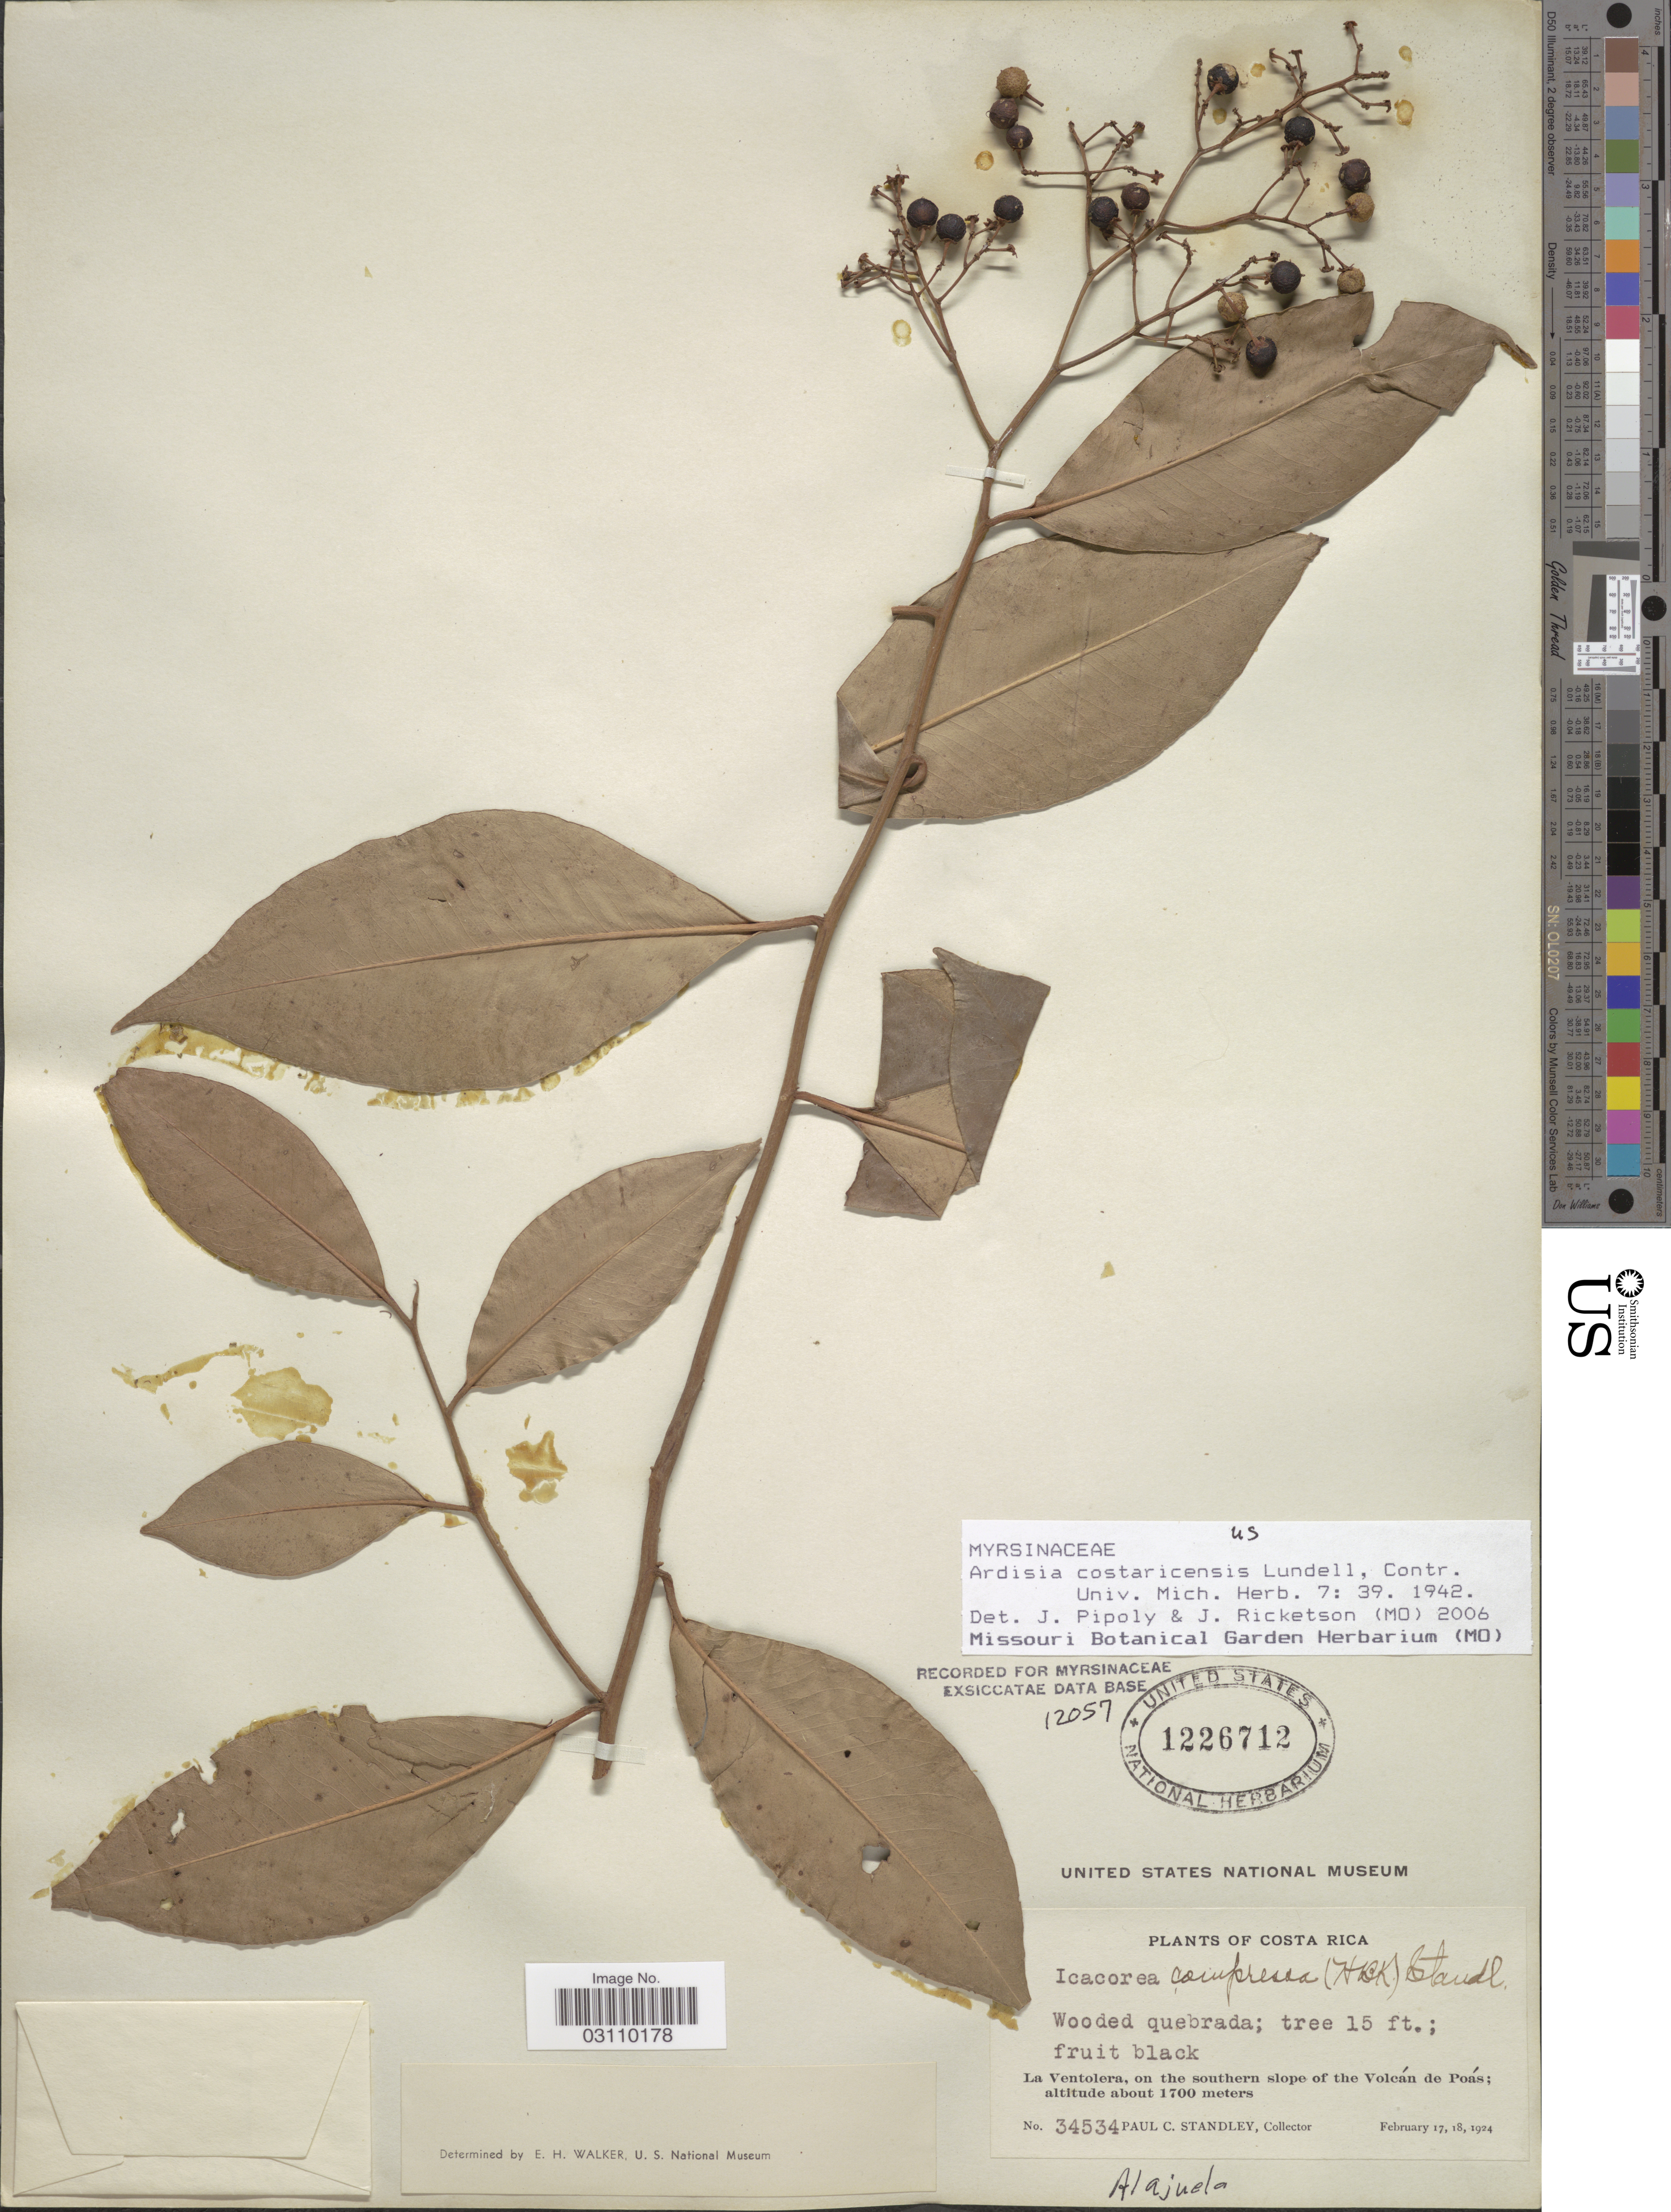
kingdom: Plantae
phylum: Tracheophyta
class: Magnoliopsida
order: Ericales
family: Primulaceae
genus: Ardisia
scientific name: Ardisia costaricensis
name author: Lundell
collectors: P. C. Standley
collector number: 34534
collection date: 1924-02-17/1924-02-18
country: Costa Rica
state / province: Alajuela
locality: La Ventolera, on the southern slope of the Volcán de Poás.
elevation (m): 1700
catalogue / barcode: US 1226712